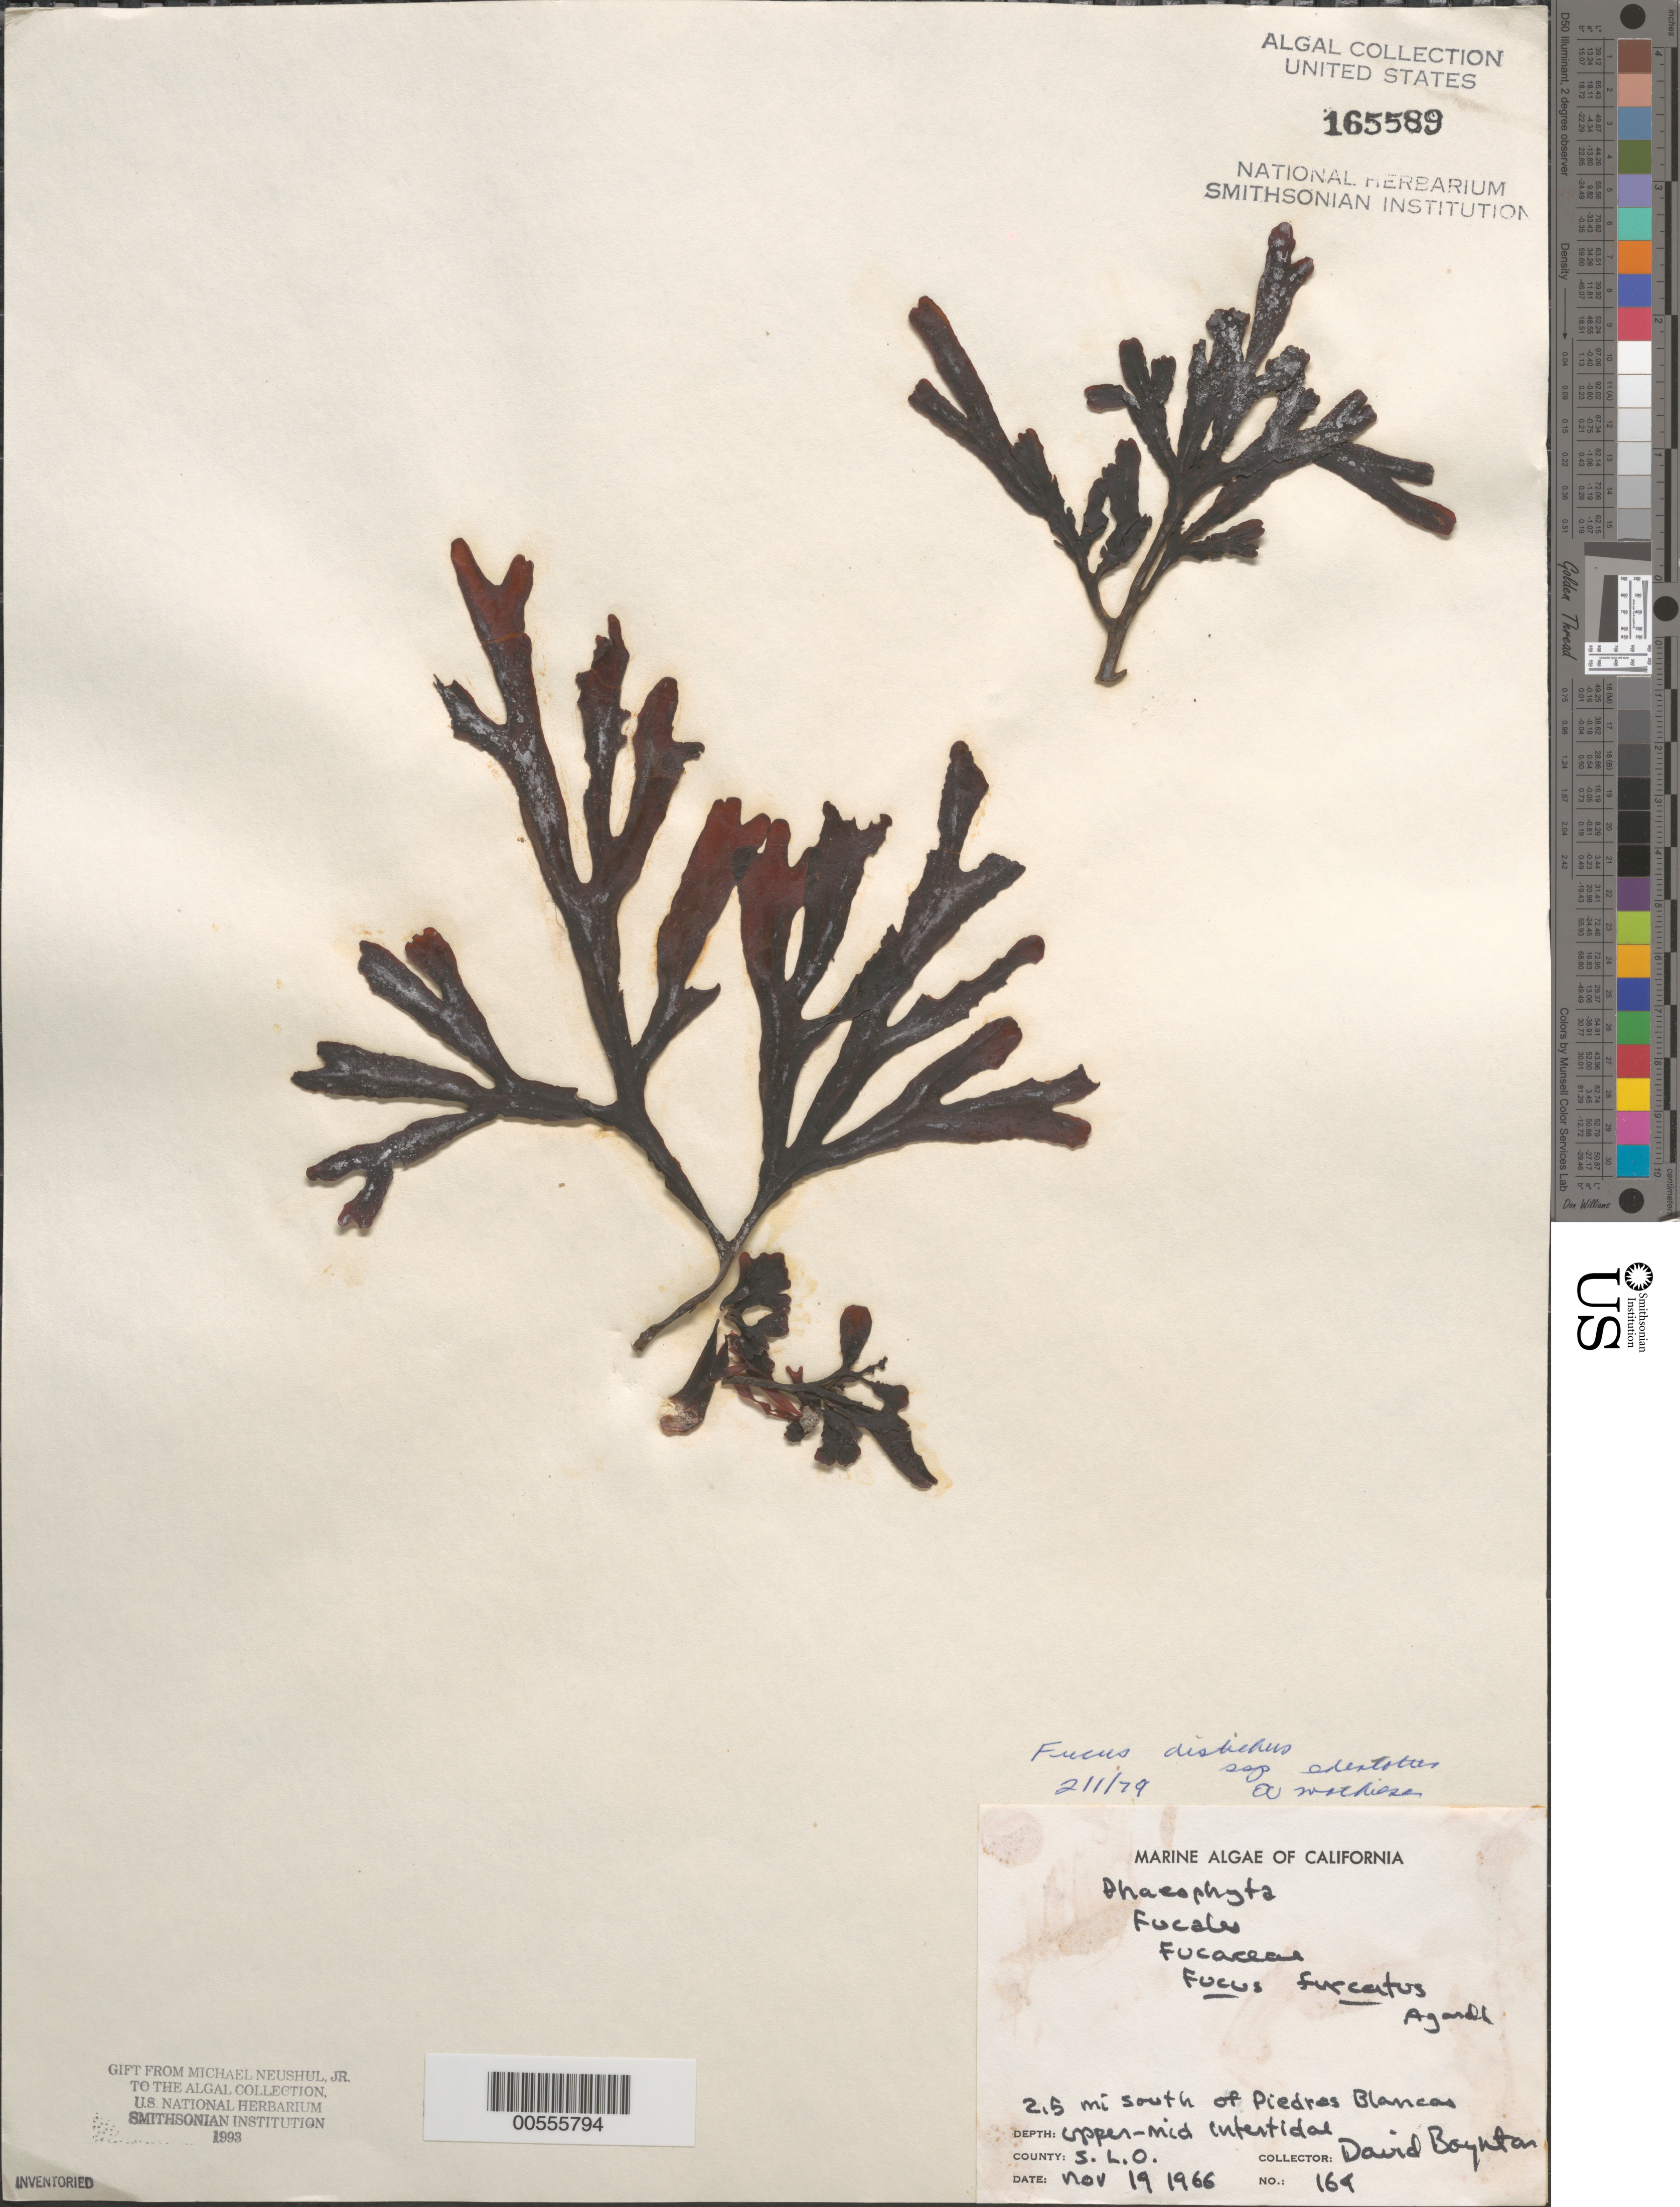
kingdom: Chromista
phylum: Ochrophyta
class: Phaeophyceae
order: Fucales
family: Fucaceae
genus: Fucus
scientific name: Fucus distichus subsp. edentatus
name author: (Bach. Pyl.) H.T. Powell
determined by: Mathieson, A. C.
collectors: D. Boynton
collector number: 164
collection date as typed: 19 Nov 1966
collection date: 1966-11-19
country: United States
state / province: California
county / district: San Luis Obispo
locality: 2.5 miles south of Piedras Blancas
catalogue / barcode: US 165589